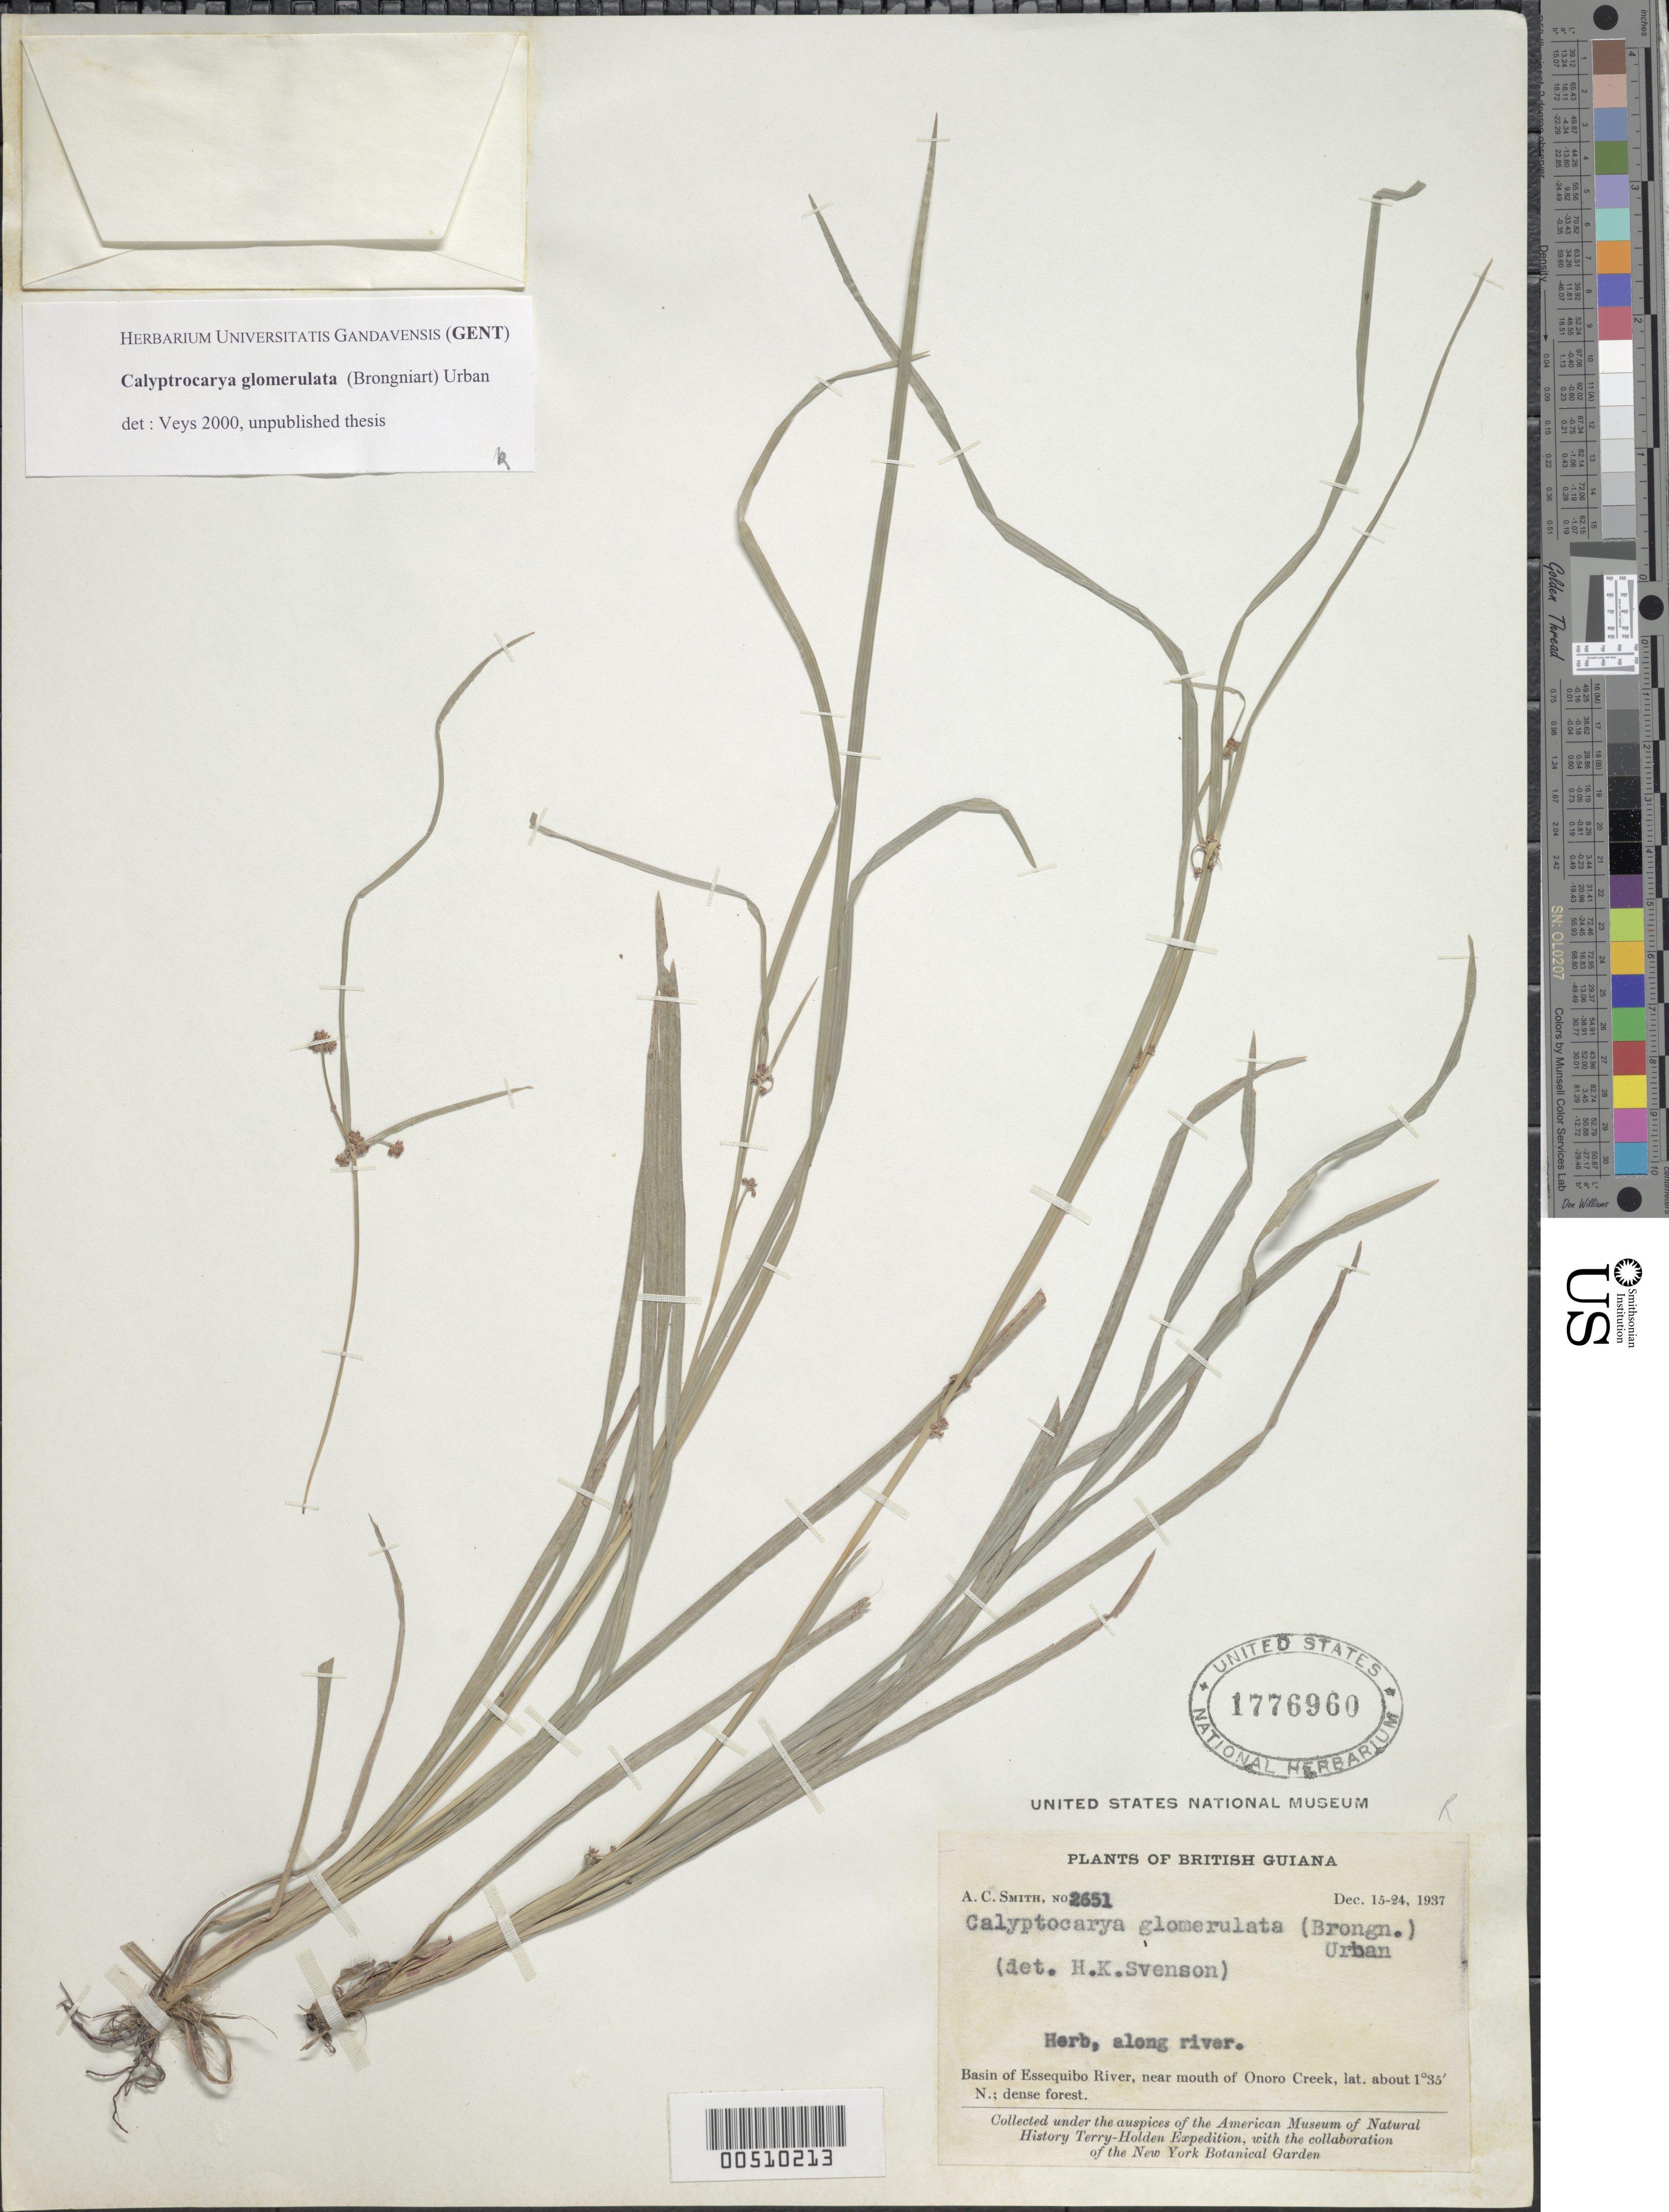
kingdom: Plantae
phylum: Tracheophyta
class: Liliopsida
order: Poales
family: Cyperaceae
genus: Calyptrocarya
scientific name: Calyptrocarya glomerulata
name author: (Brongn.) Urb.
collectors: A. C. Smith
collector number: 2651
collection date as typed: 15 Dec 1937 to 24 Dec 1937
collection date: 1937-12-15/1937-12-24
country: Guyana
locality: Basin of Essequibo River, near mouth of Onoro Creek, (lat/long recorded as: lat=01:35:0:N long=:::W)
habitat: Dense forest along river.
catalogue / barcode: US 1776960